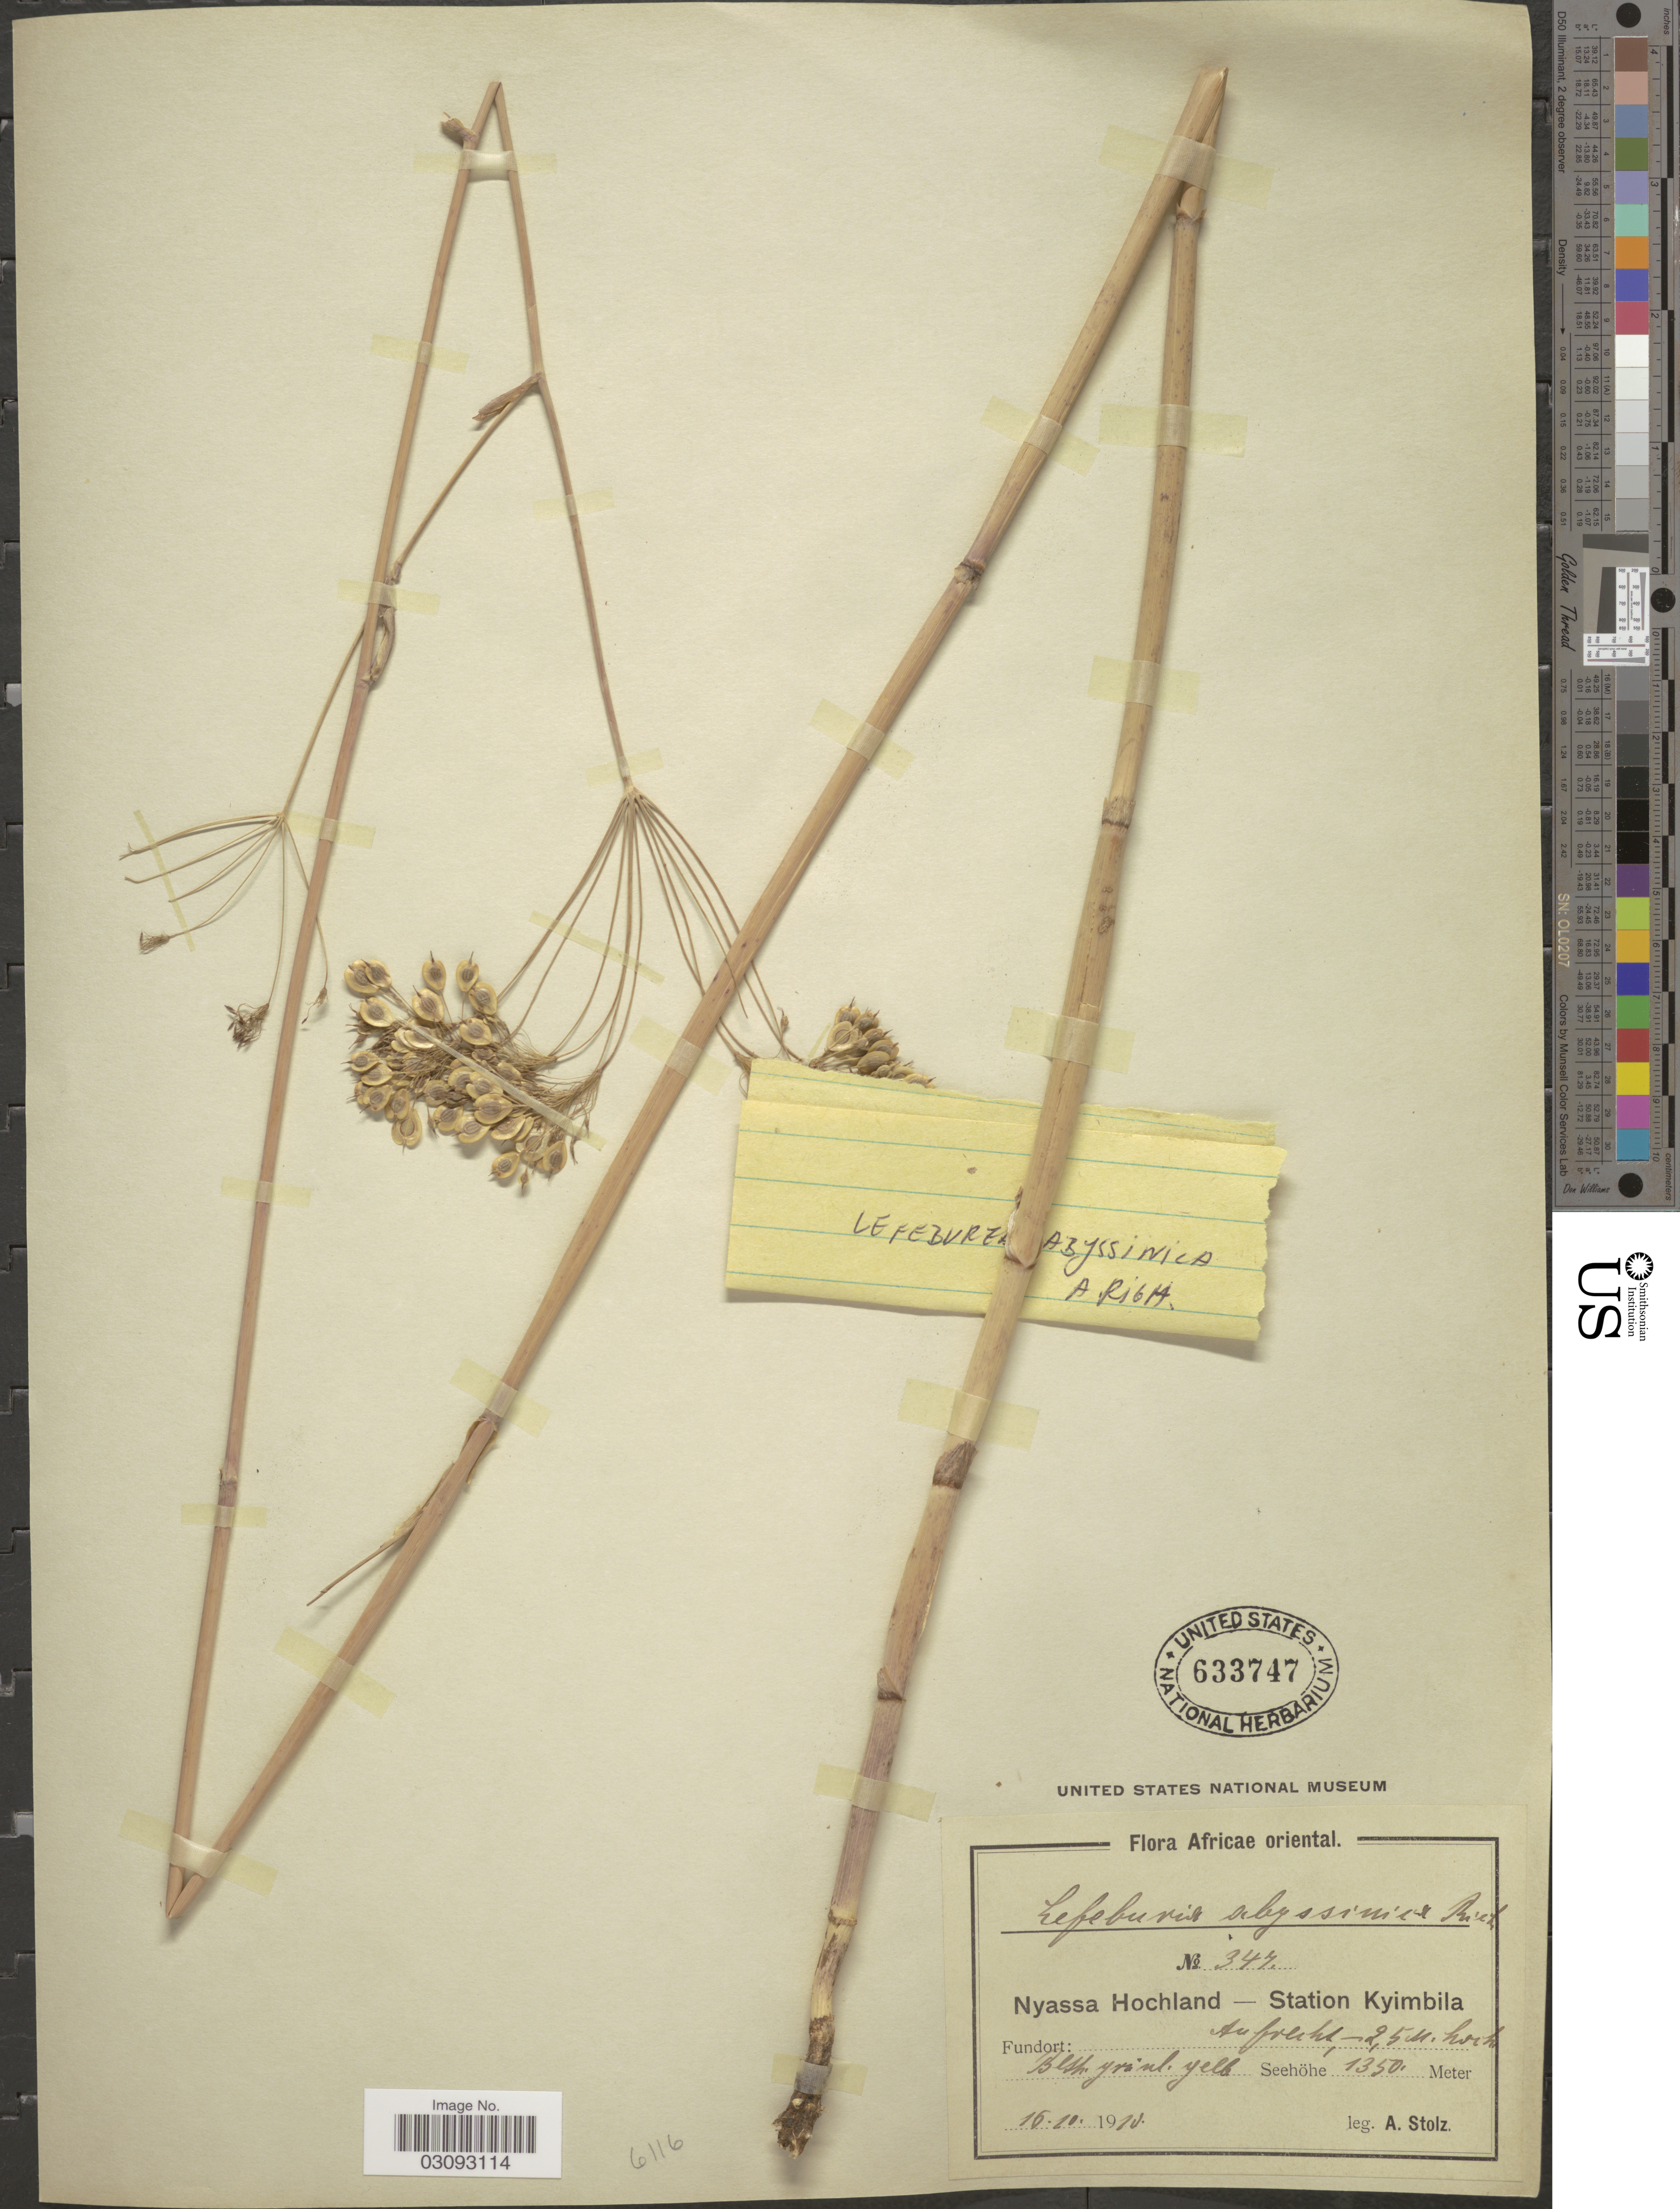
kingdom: Plantae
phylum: Tracheophyta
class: Magnoliopsida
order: Apiales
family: Apiaceae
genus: Lefebvrea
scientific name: Lefebvrea abyssinica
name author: A. Rich.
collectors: A. Stolz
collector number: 347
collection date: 1910-10-16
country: Tanzania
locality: Africae oriental. Nyassa Hochland-Station Kyimbila.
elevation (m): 1350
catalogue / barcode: US 633747